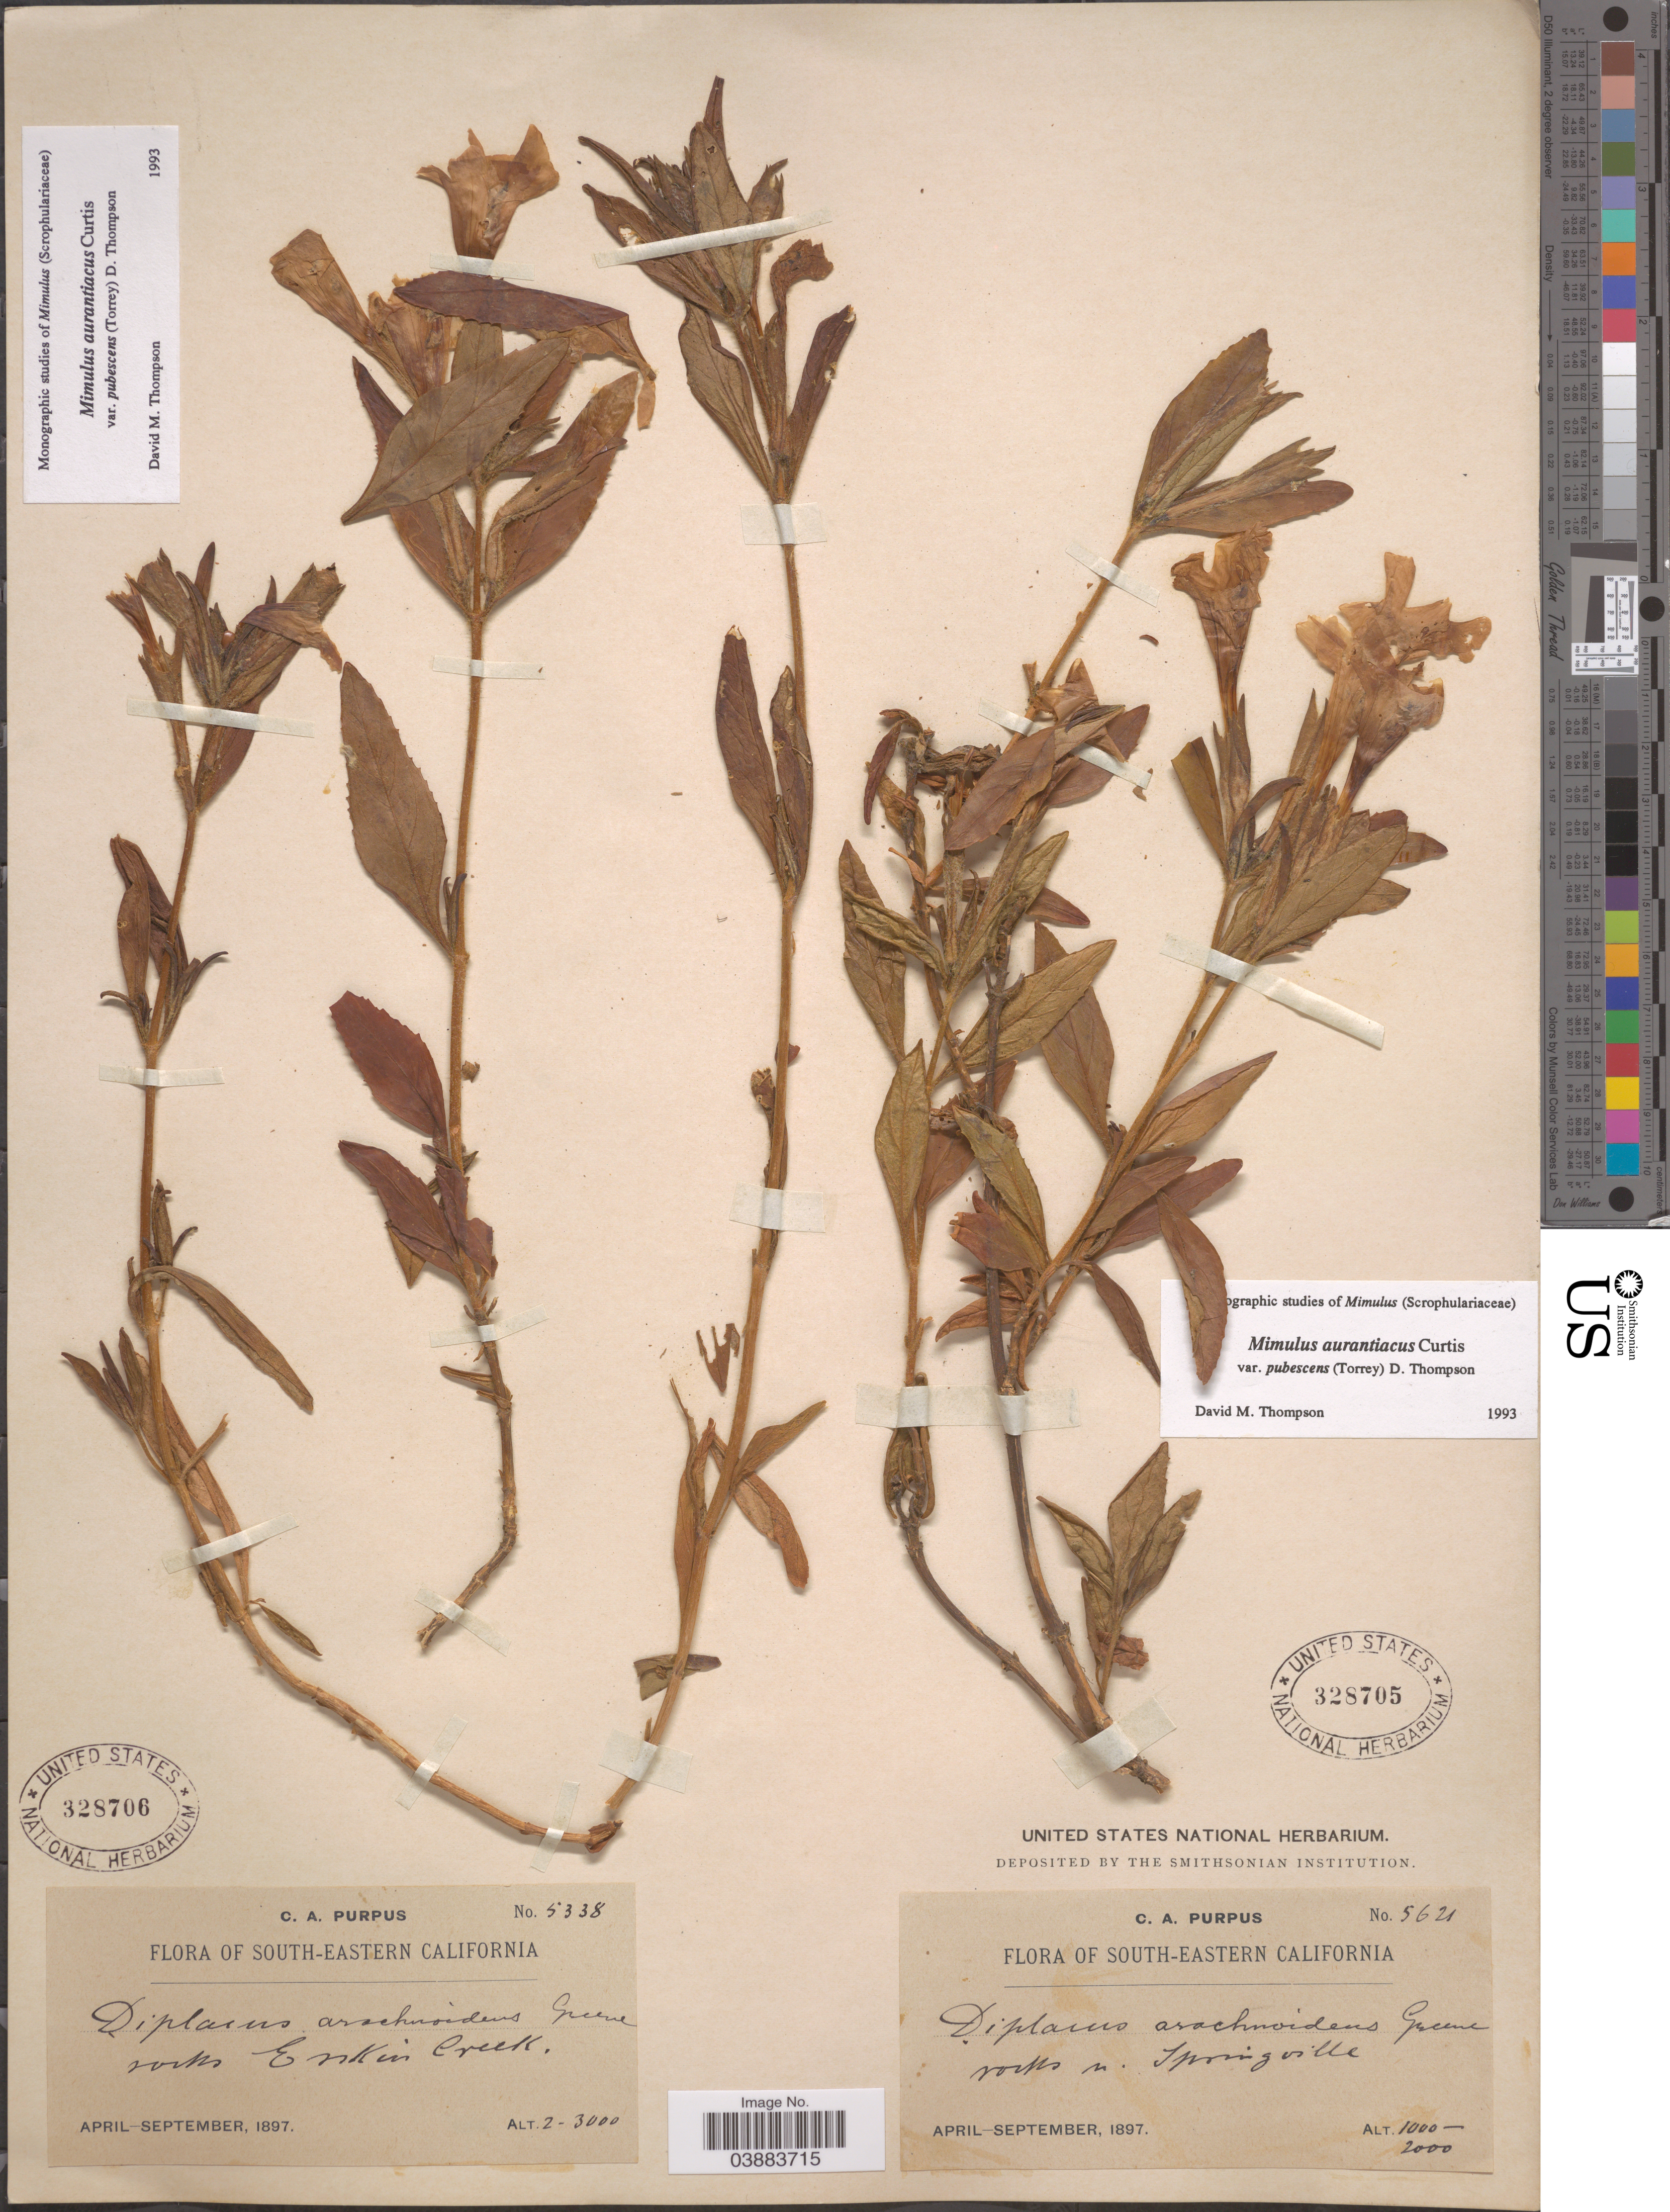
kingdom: Plantae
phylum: Tracheophyta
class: Magnoliopsida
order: Lamiales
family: Phrymaceae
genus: Diplacus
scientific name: Diplacus aurantiacus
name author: (Curtis) Jeps.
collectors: C. A. Purpus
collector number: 5338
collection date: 1897-04/1897-09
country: United States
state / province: California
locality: South-Eastern California. Rocks Erskin Creek.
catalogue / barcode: US 328706-2